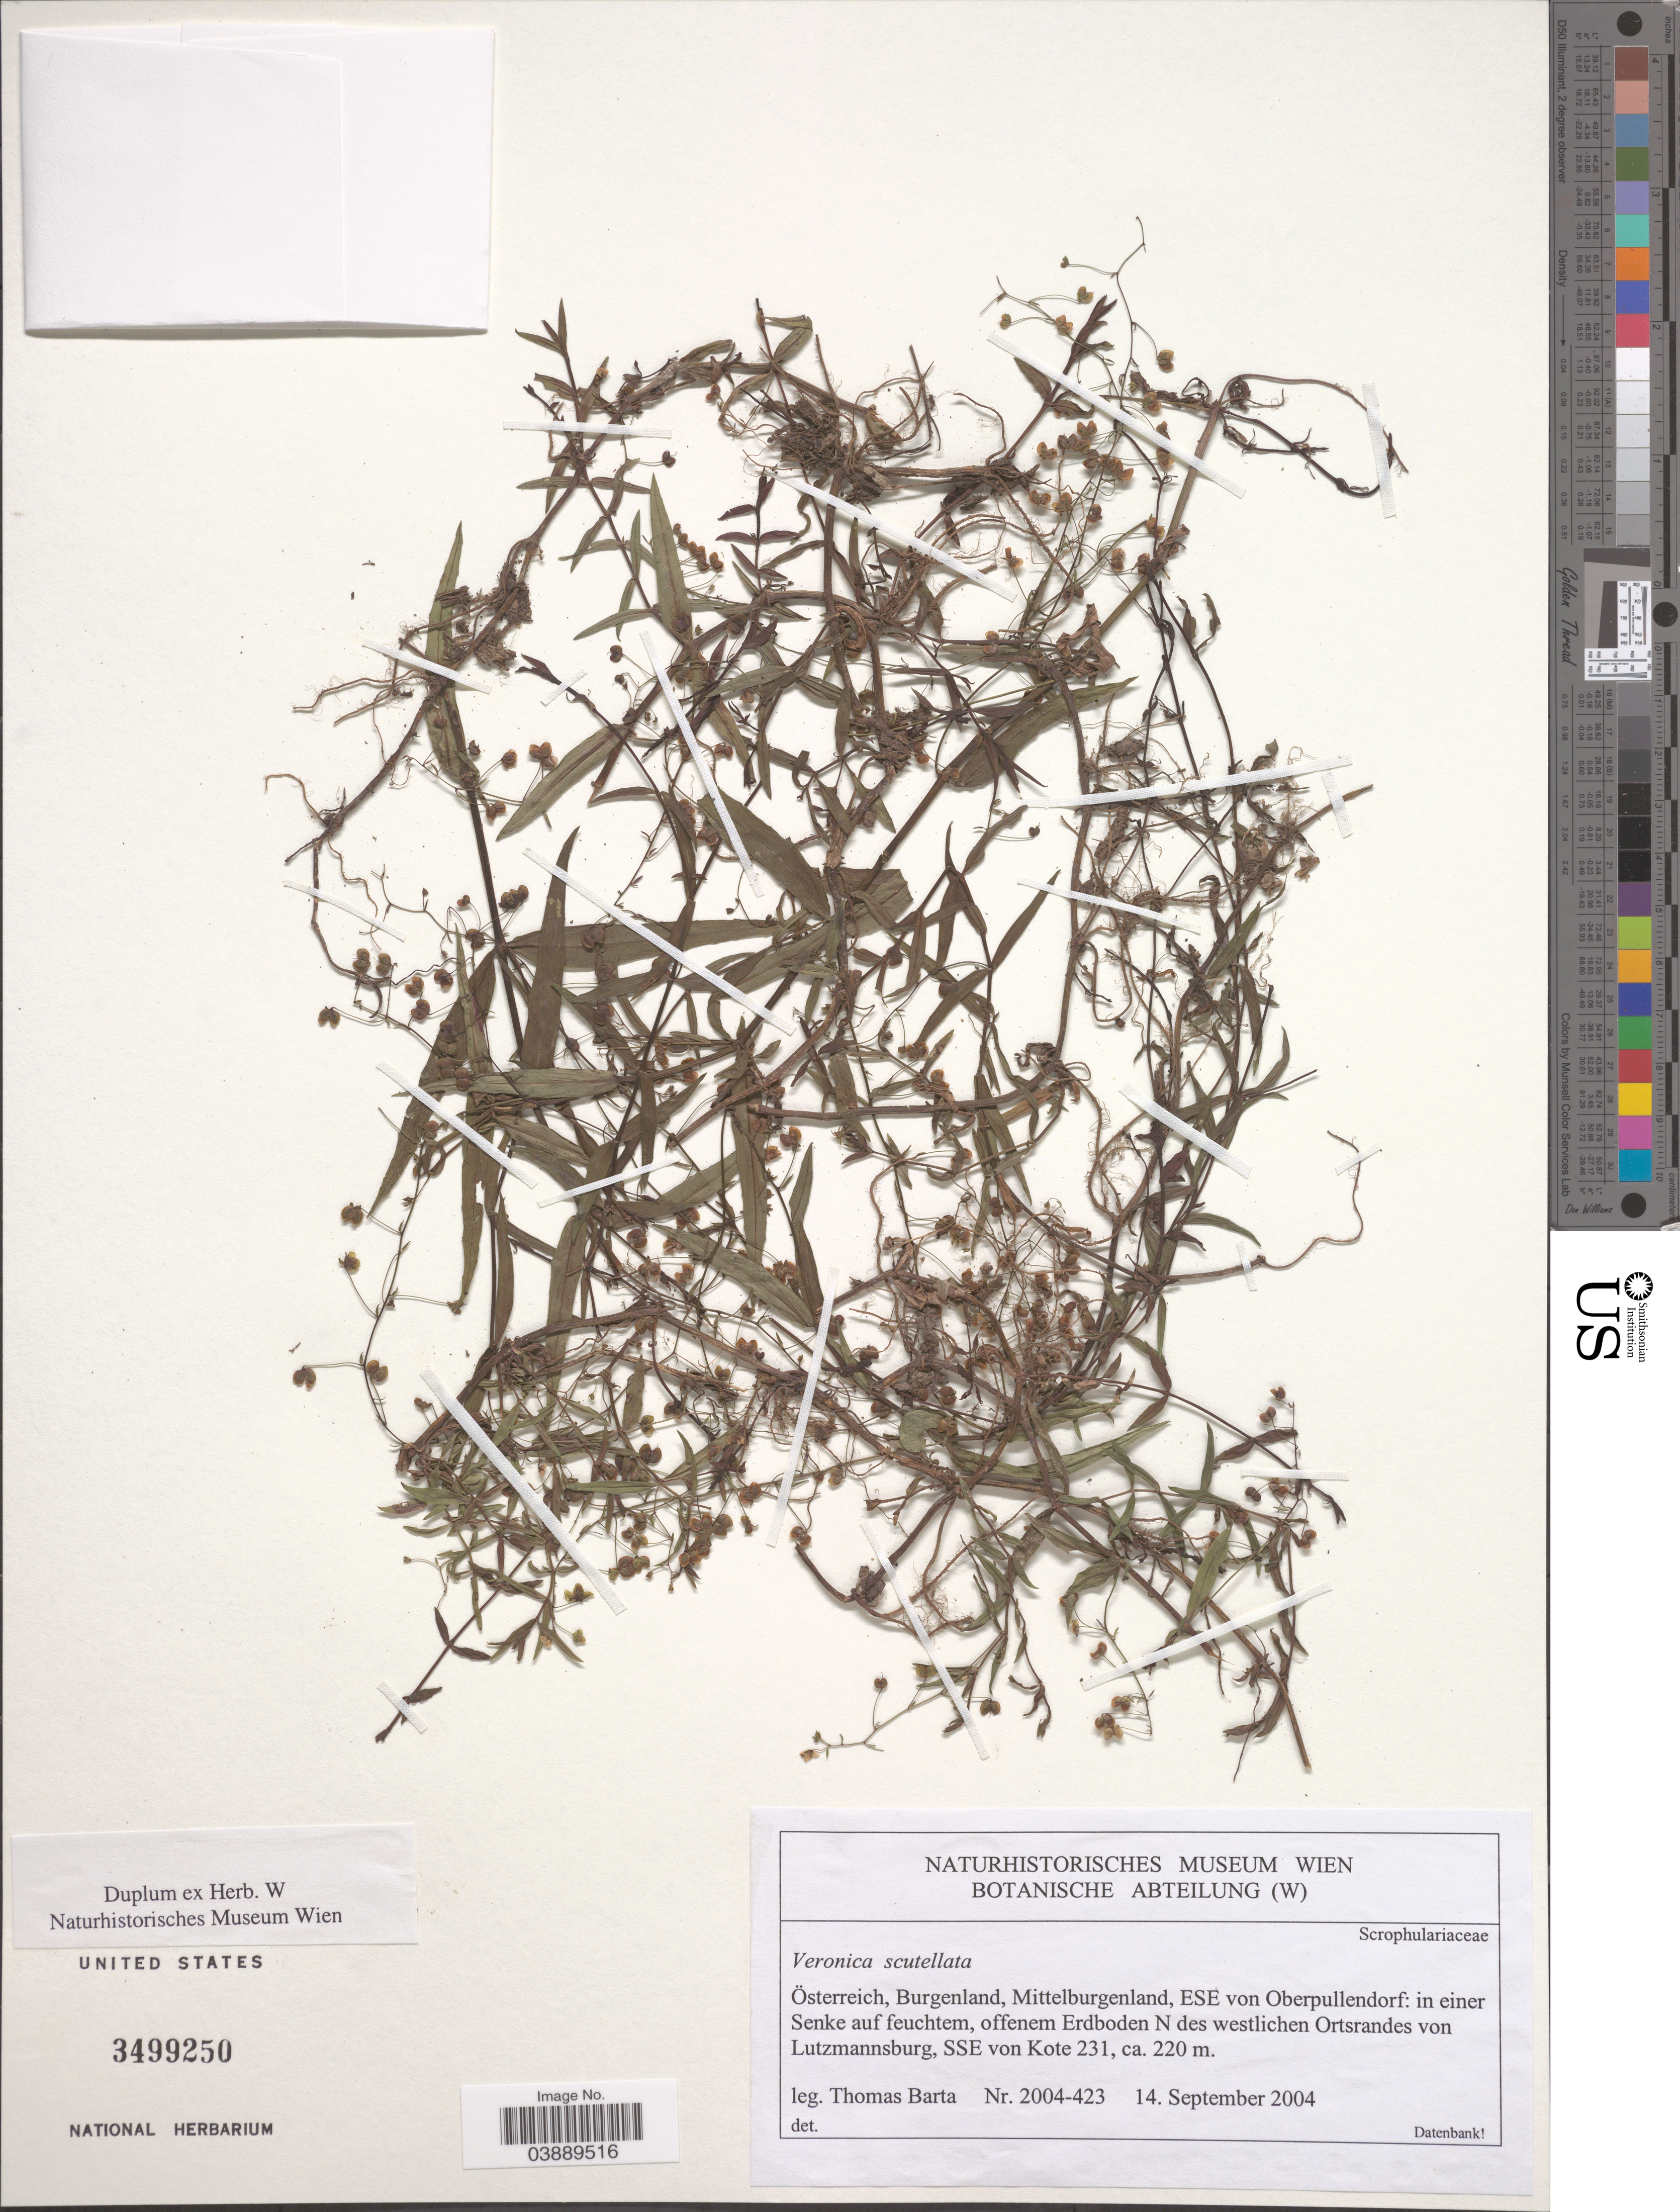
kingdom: Plantae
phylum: Tracheophyta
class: Magnoliopsida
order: Lamiales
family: Plantaginaceae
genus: Veronica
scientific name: Veronica scutellata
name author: L.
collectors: T. Barta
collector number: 2004-423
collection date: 2004-09-14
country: Austria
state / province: Burgenland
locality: Österreich, Mittelburgenland, ESE von Oberpullendorf: in einer Senke auf feuchtem, offenem Erdboden N des westlichen Ortsrandes von Lutzmannsburg, SSE von Kote 231.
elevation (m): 220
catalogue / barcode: US 3499250